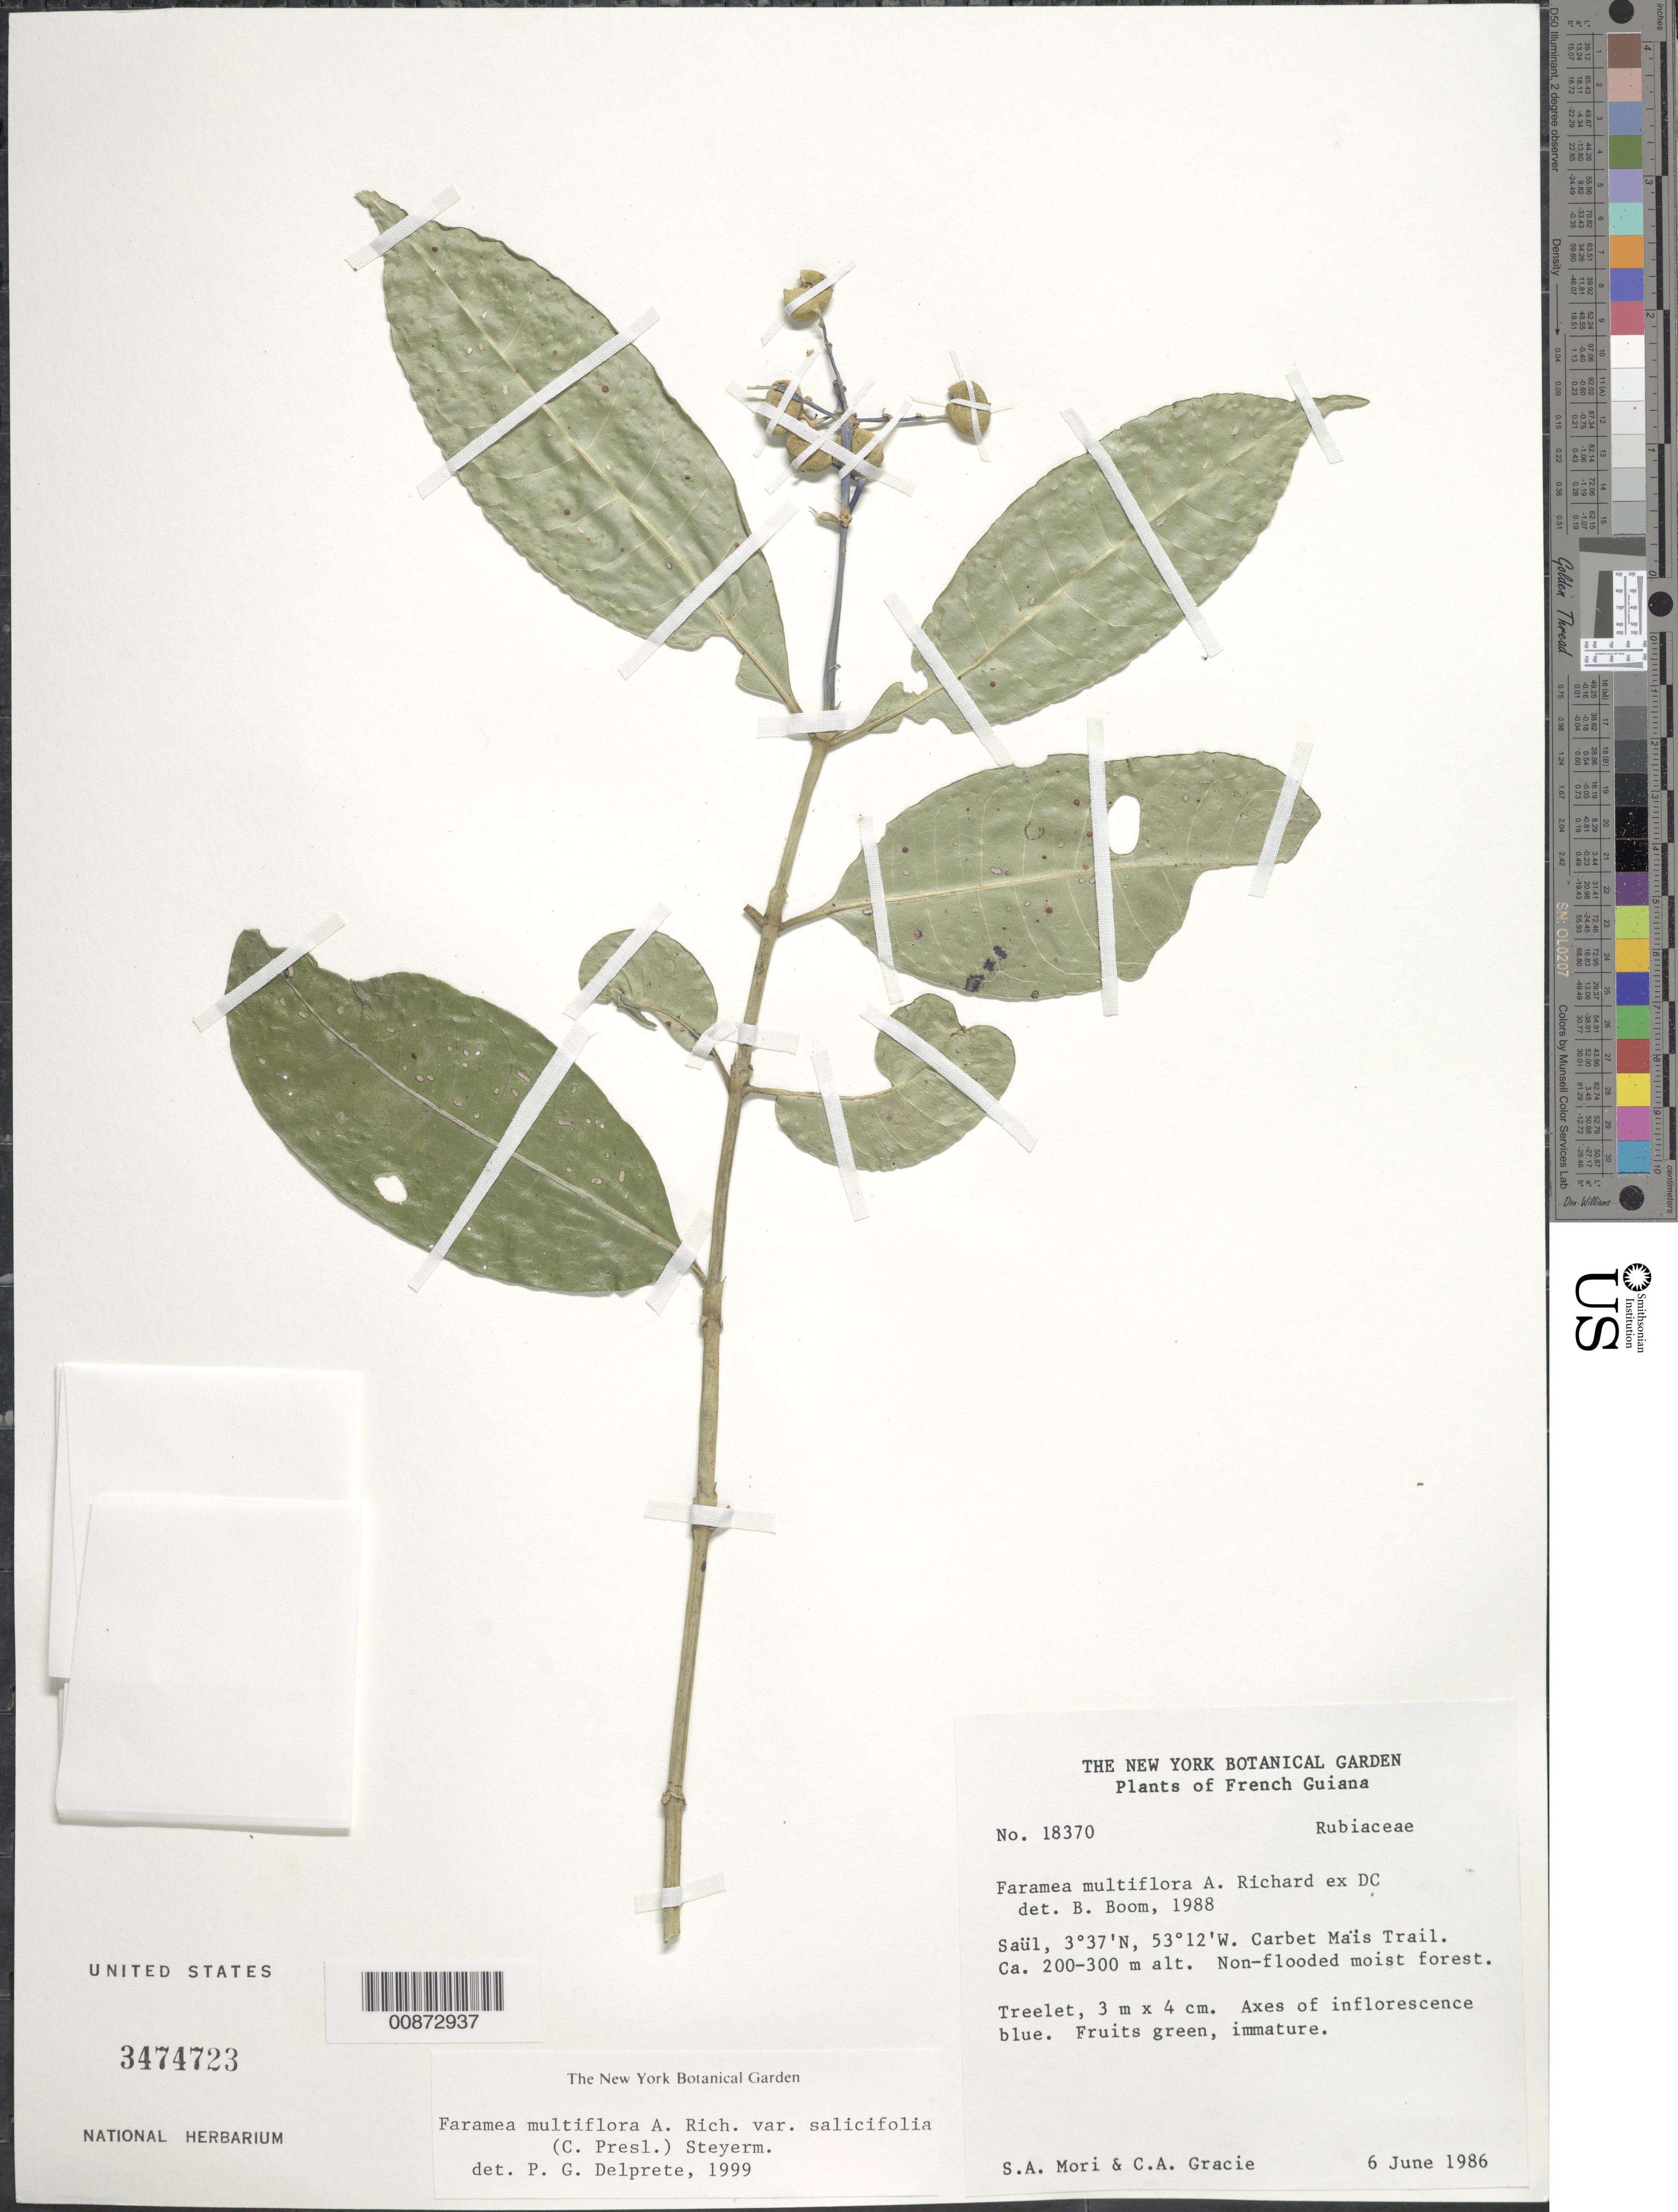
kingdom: Plantae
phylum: Tracheophyta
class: Magnoliopsida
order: Gentianales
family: Rubiaceae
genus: Faramea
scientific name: Faramea multiflora var. salicifolia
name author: (C. Presl) Steyerm.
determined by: Delprete, P. G., Herb. de Guyane Cay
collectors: S. Mori & C. A. Gracie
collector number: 18370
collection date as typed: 6-Jun-86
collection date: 1986-06-06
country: French Guiana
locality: Saül, Carbet Maïs Trail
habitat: Non-flooded moist forest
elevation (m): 200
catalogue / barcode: US 3474723